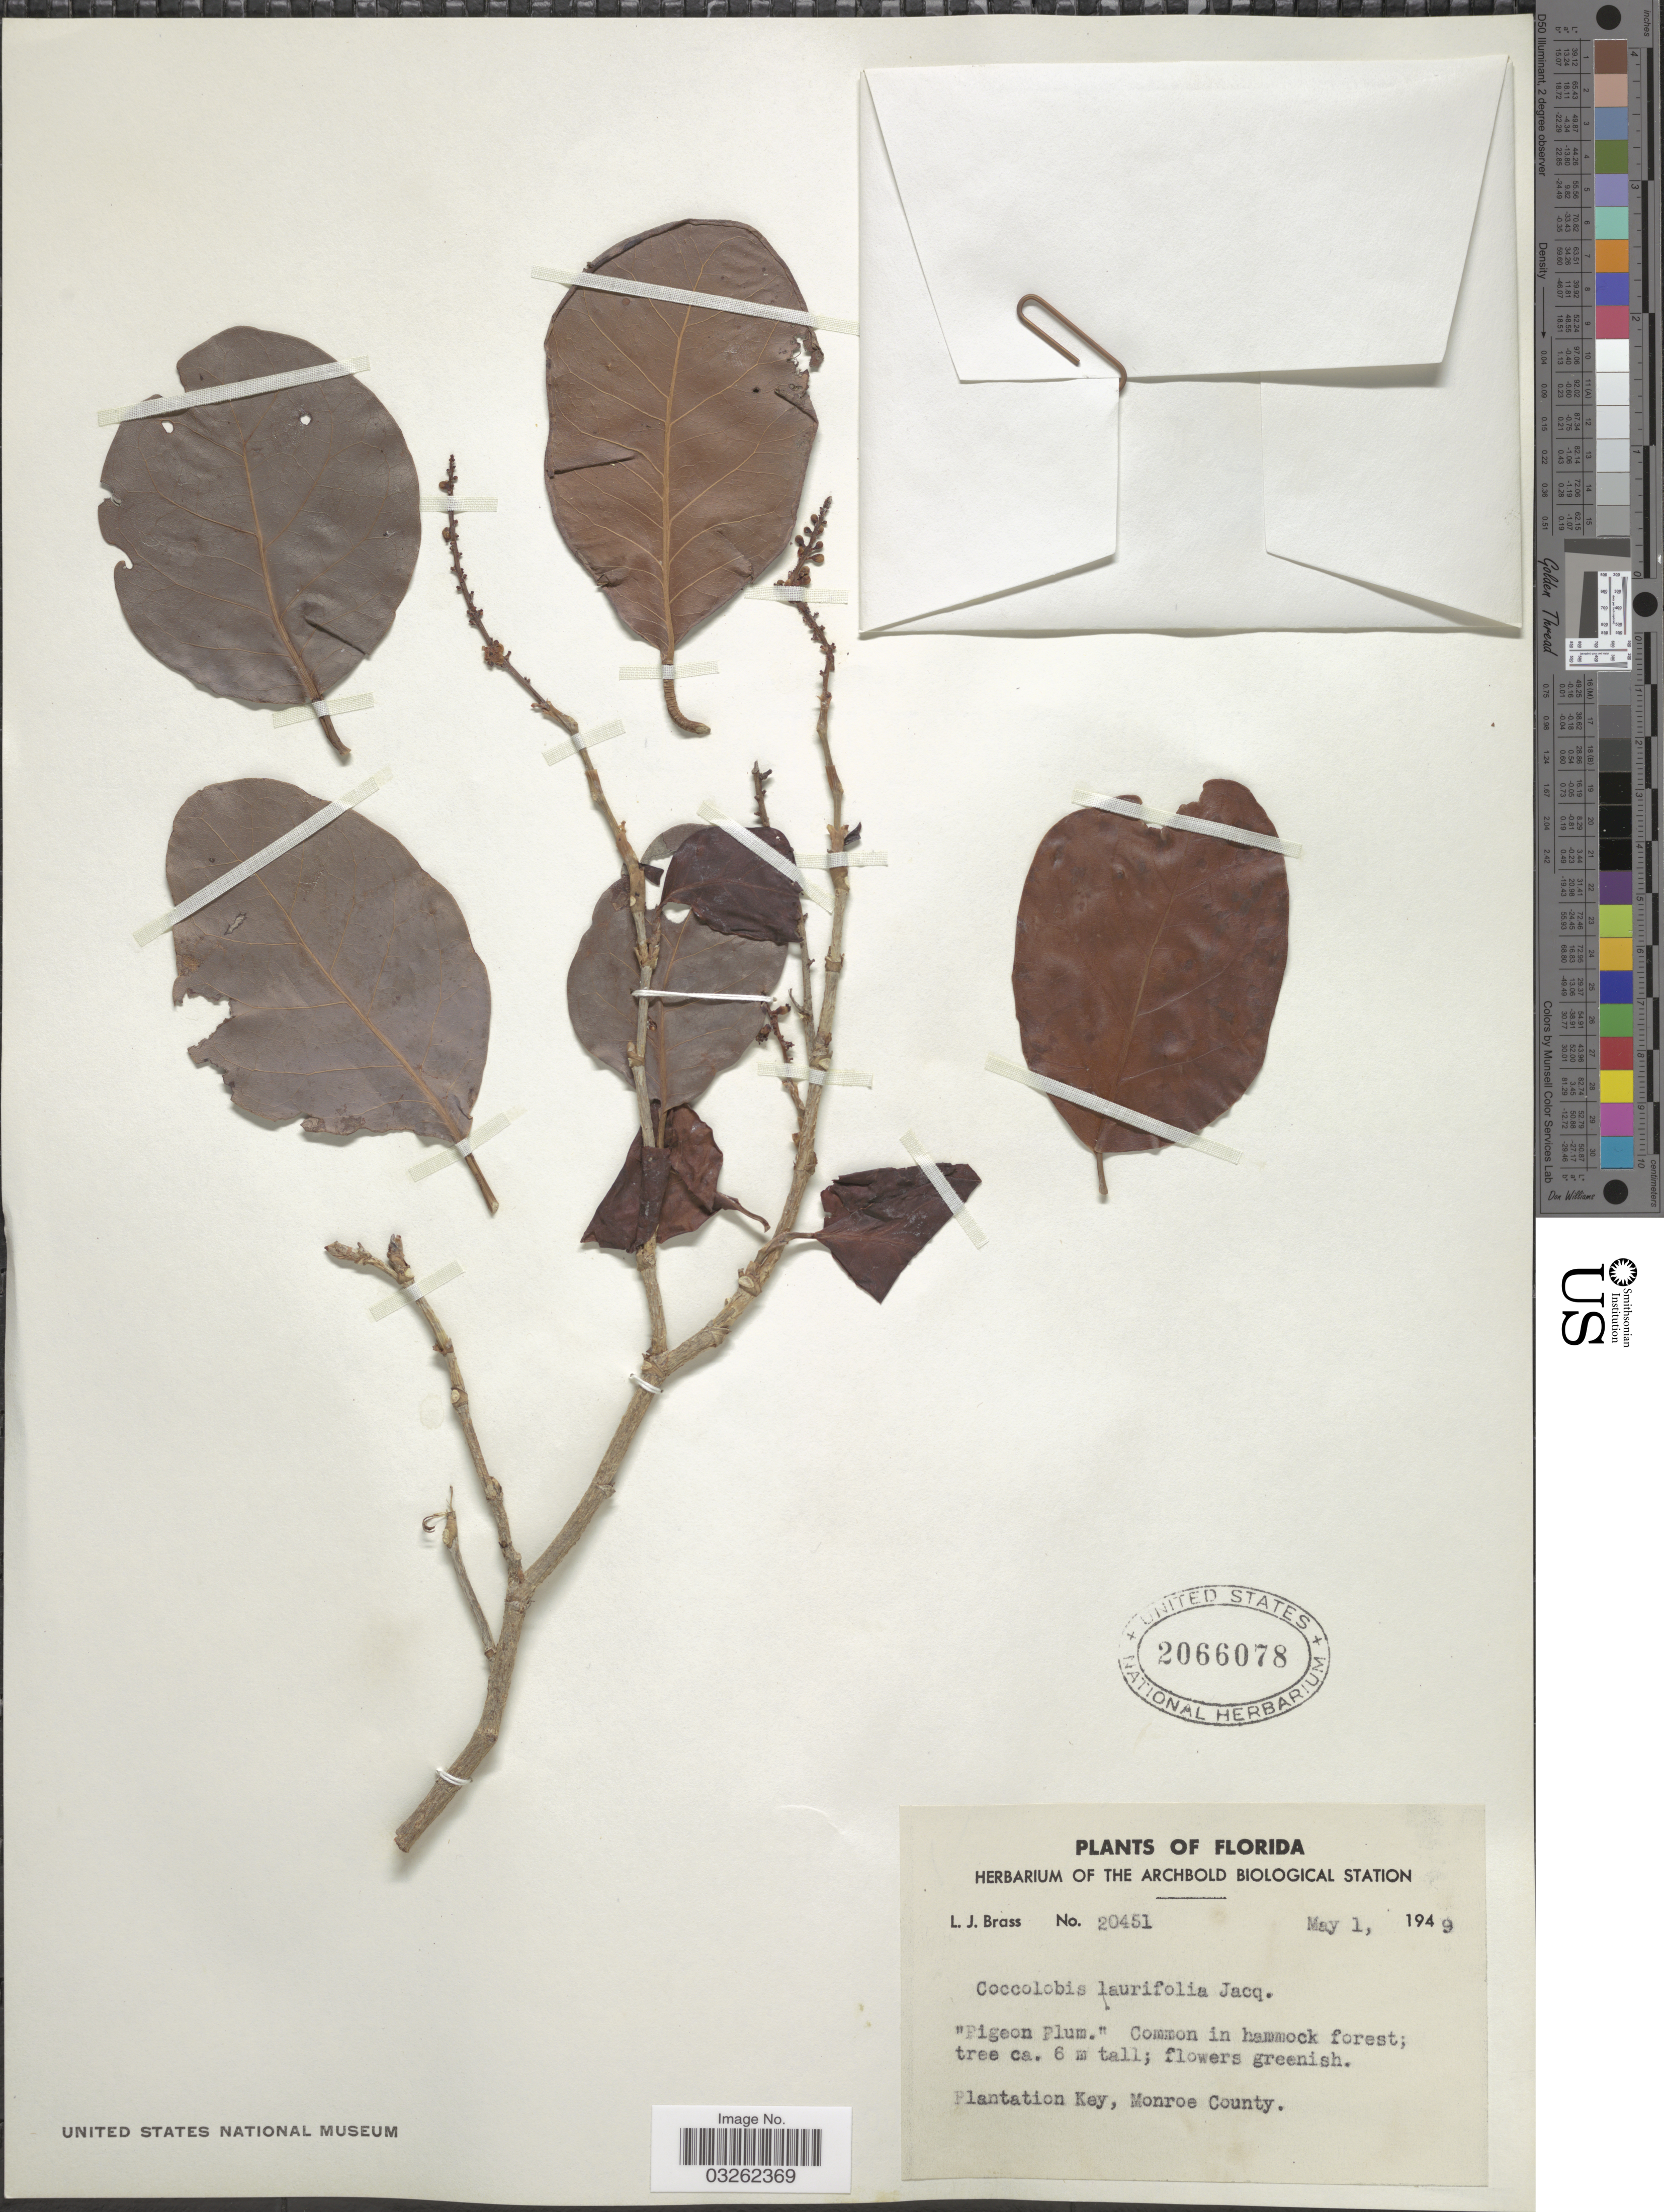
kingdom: Plantae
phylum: Tracheophyta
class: Magnoliopsida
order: Caryophyllales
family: Polygonaceae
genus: Coccoloba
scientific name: Coccoloba floridana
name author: Meisn. in DC.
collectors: L. J. Brass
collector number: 20451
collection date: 1949-05-01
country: United States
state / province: Florida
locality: Plantation Key, Monroe County.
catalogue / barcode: US 2066078